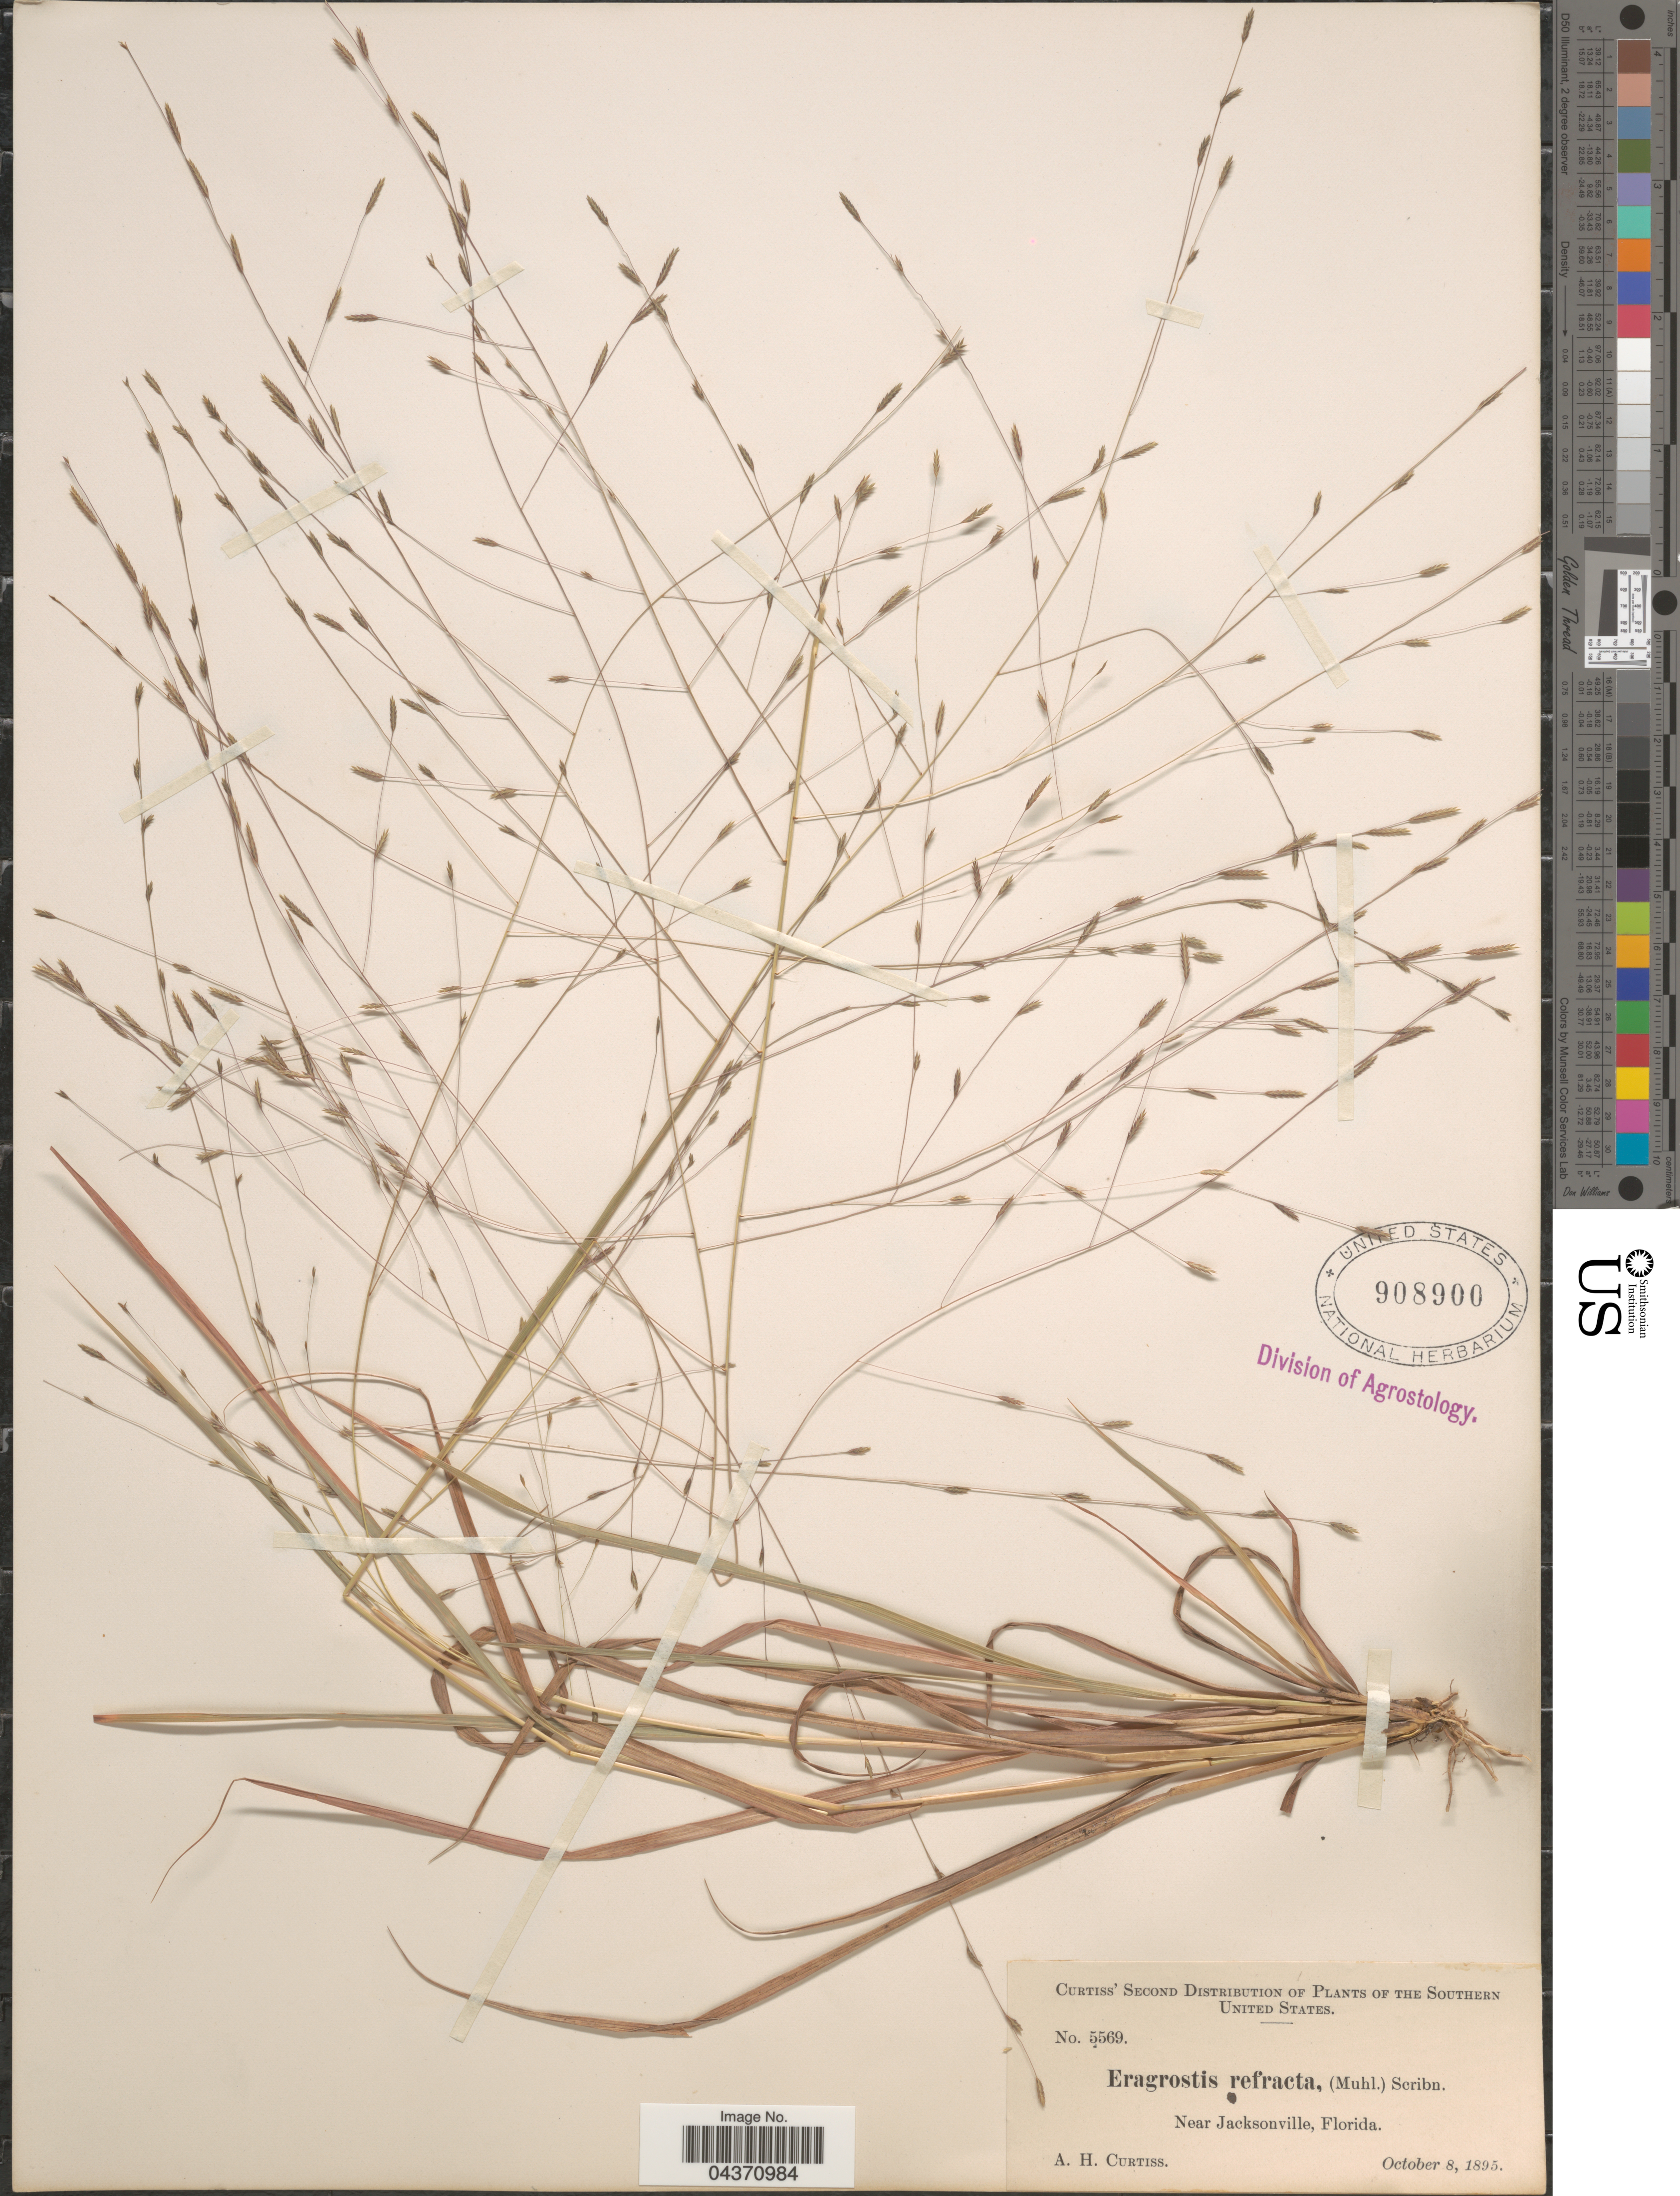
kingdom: Plantae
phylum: Tracheophyta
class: Liliopsida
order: Poales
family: Poaceae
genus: Eragrostis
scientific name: Eragrostis refracta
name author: (Muhl.) Scribn.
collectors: A. H. Curtiss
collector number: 5569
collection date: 1895-10-08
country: United States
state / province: Florida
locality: The Southern United States. Near Jacksonville.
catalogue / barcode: US 908900